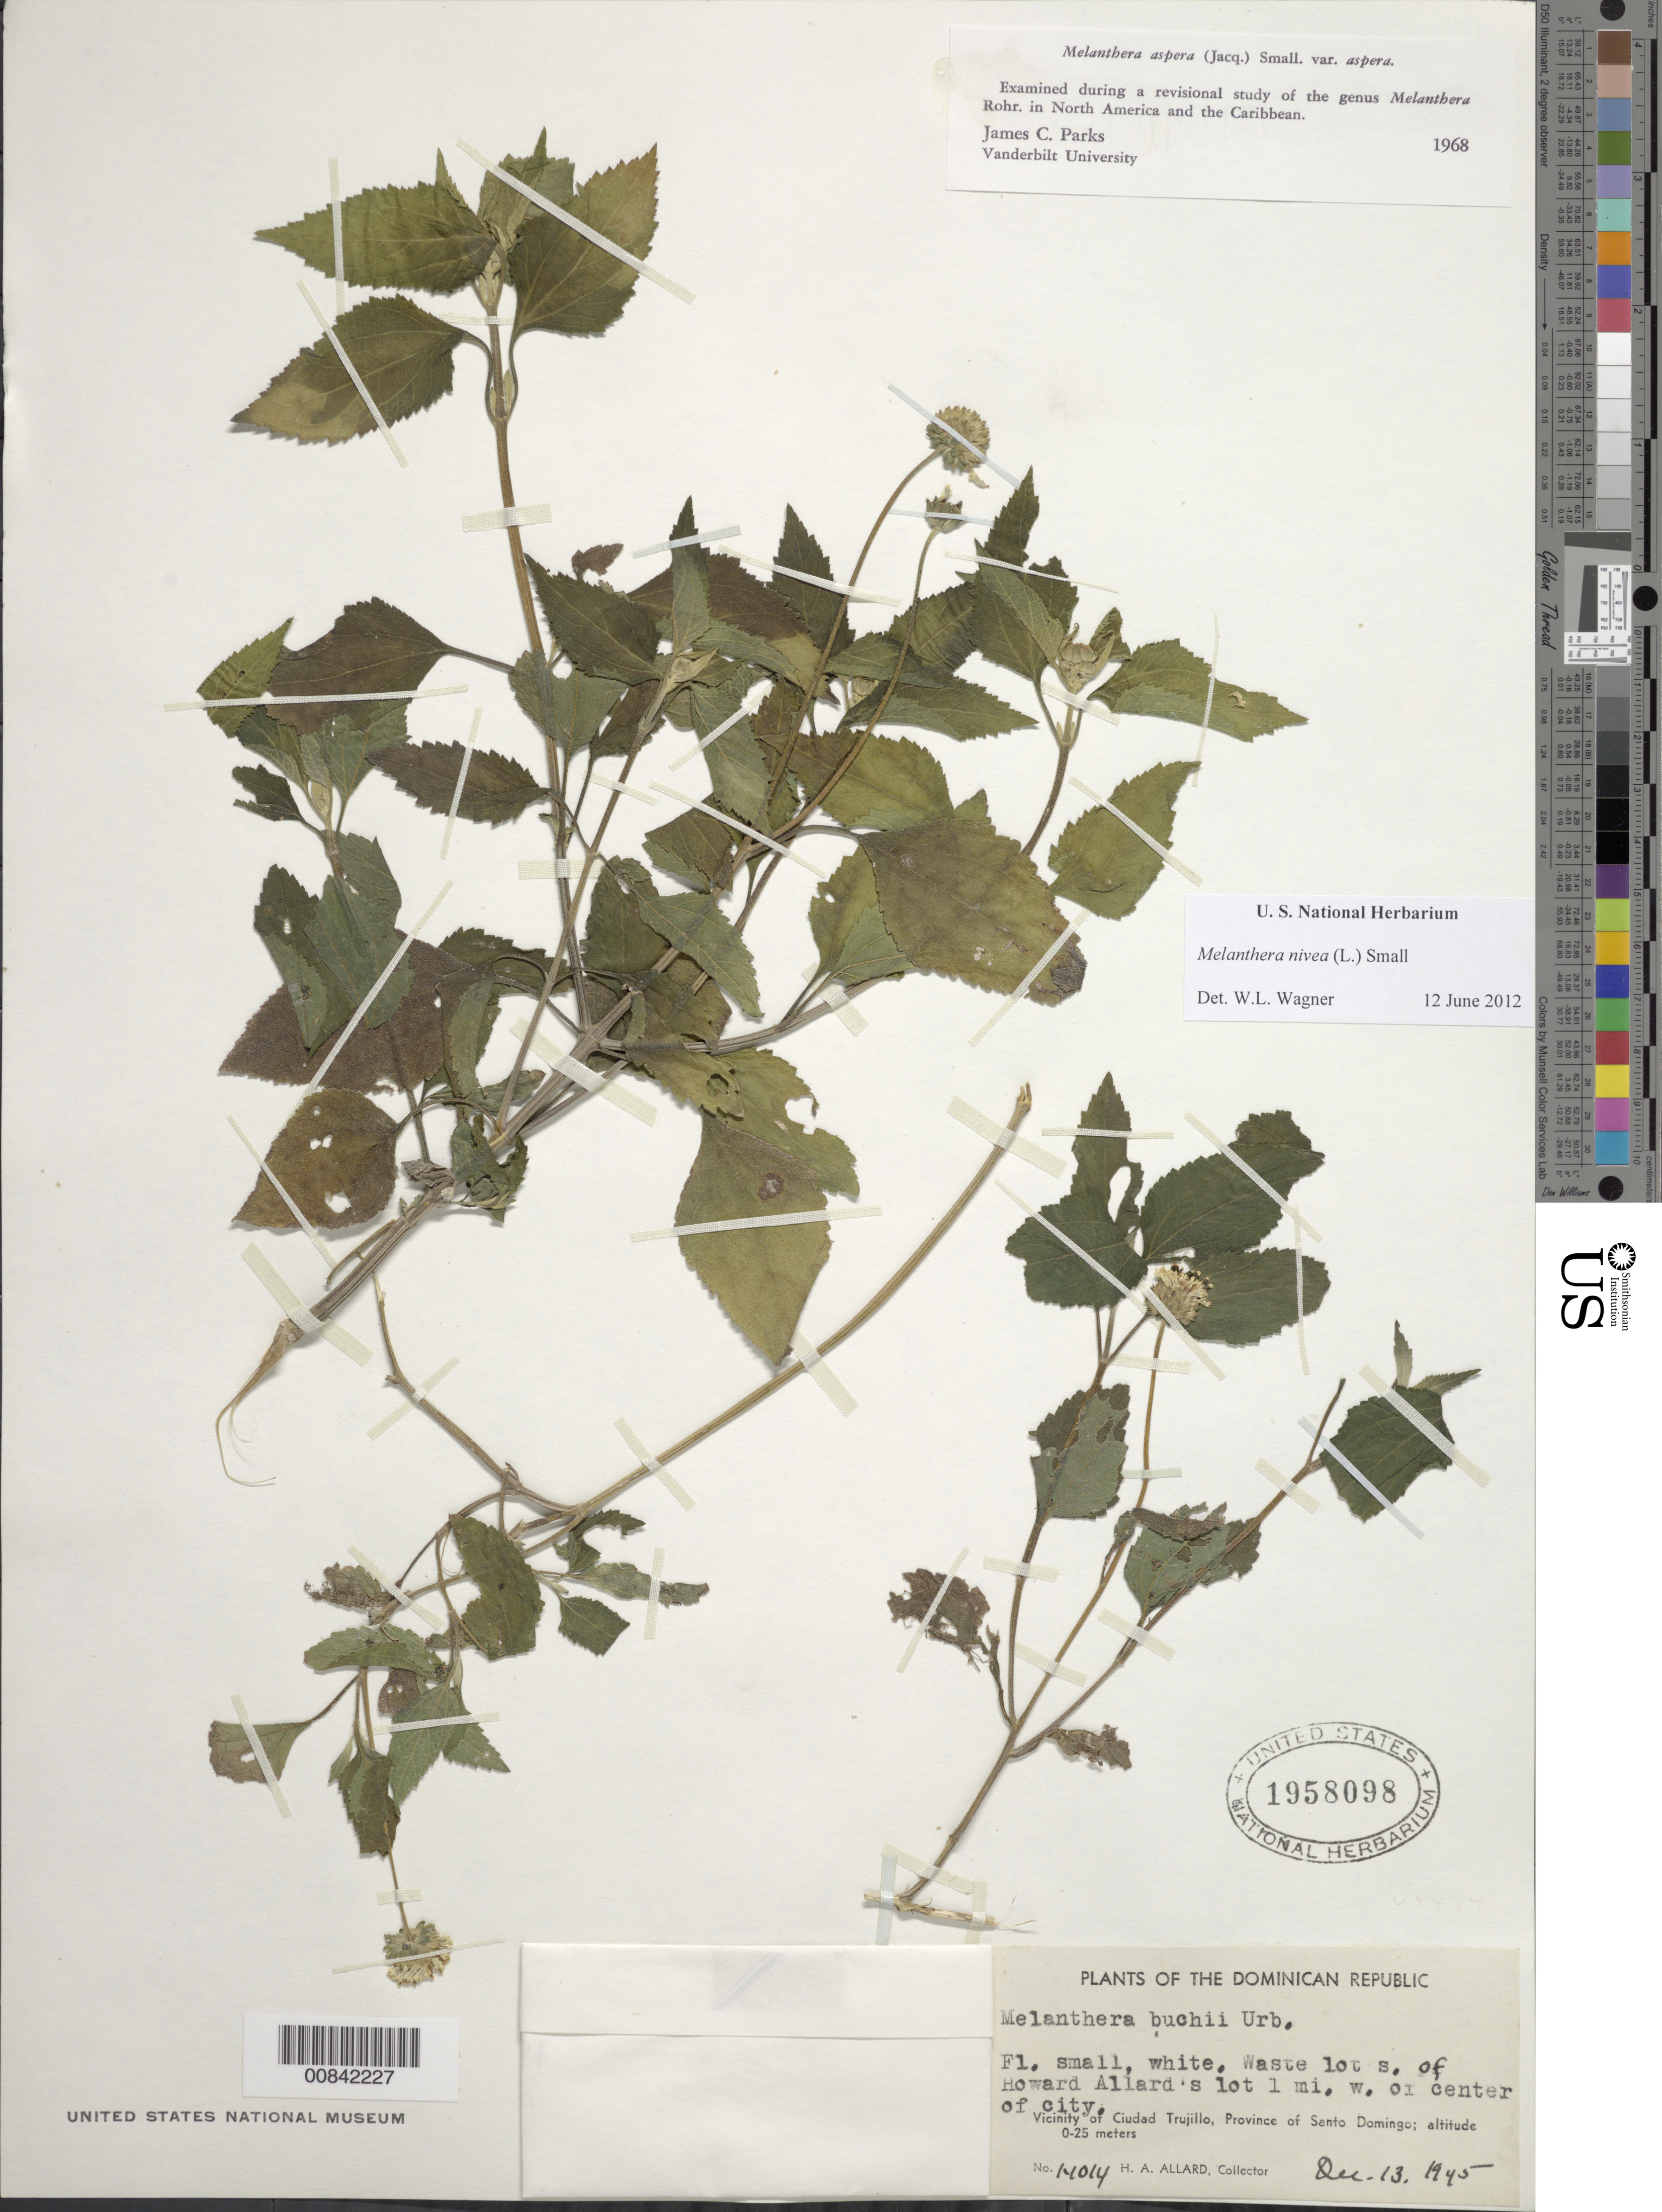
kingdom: Plantae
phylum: Tracheophyta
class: Magnoliopsida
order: Asterales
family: Asteraceae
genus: Melanthera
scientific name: Melanthera nivea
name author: (L.) Small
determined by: Parks, J. C.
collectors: H. A. Allard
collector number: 14014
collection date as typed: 13 Dec 1945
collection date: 1945-12-13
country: Dominican Republic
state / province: Distrito Nacional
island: Hispaniola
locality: vicinity of Santo Domingo City, Howard Allard's lot, 1 mi W of center of city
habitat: waste lot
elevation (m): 0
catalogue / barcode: US 1958098